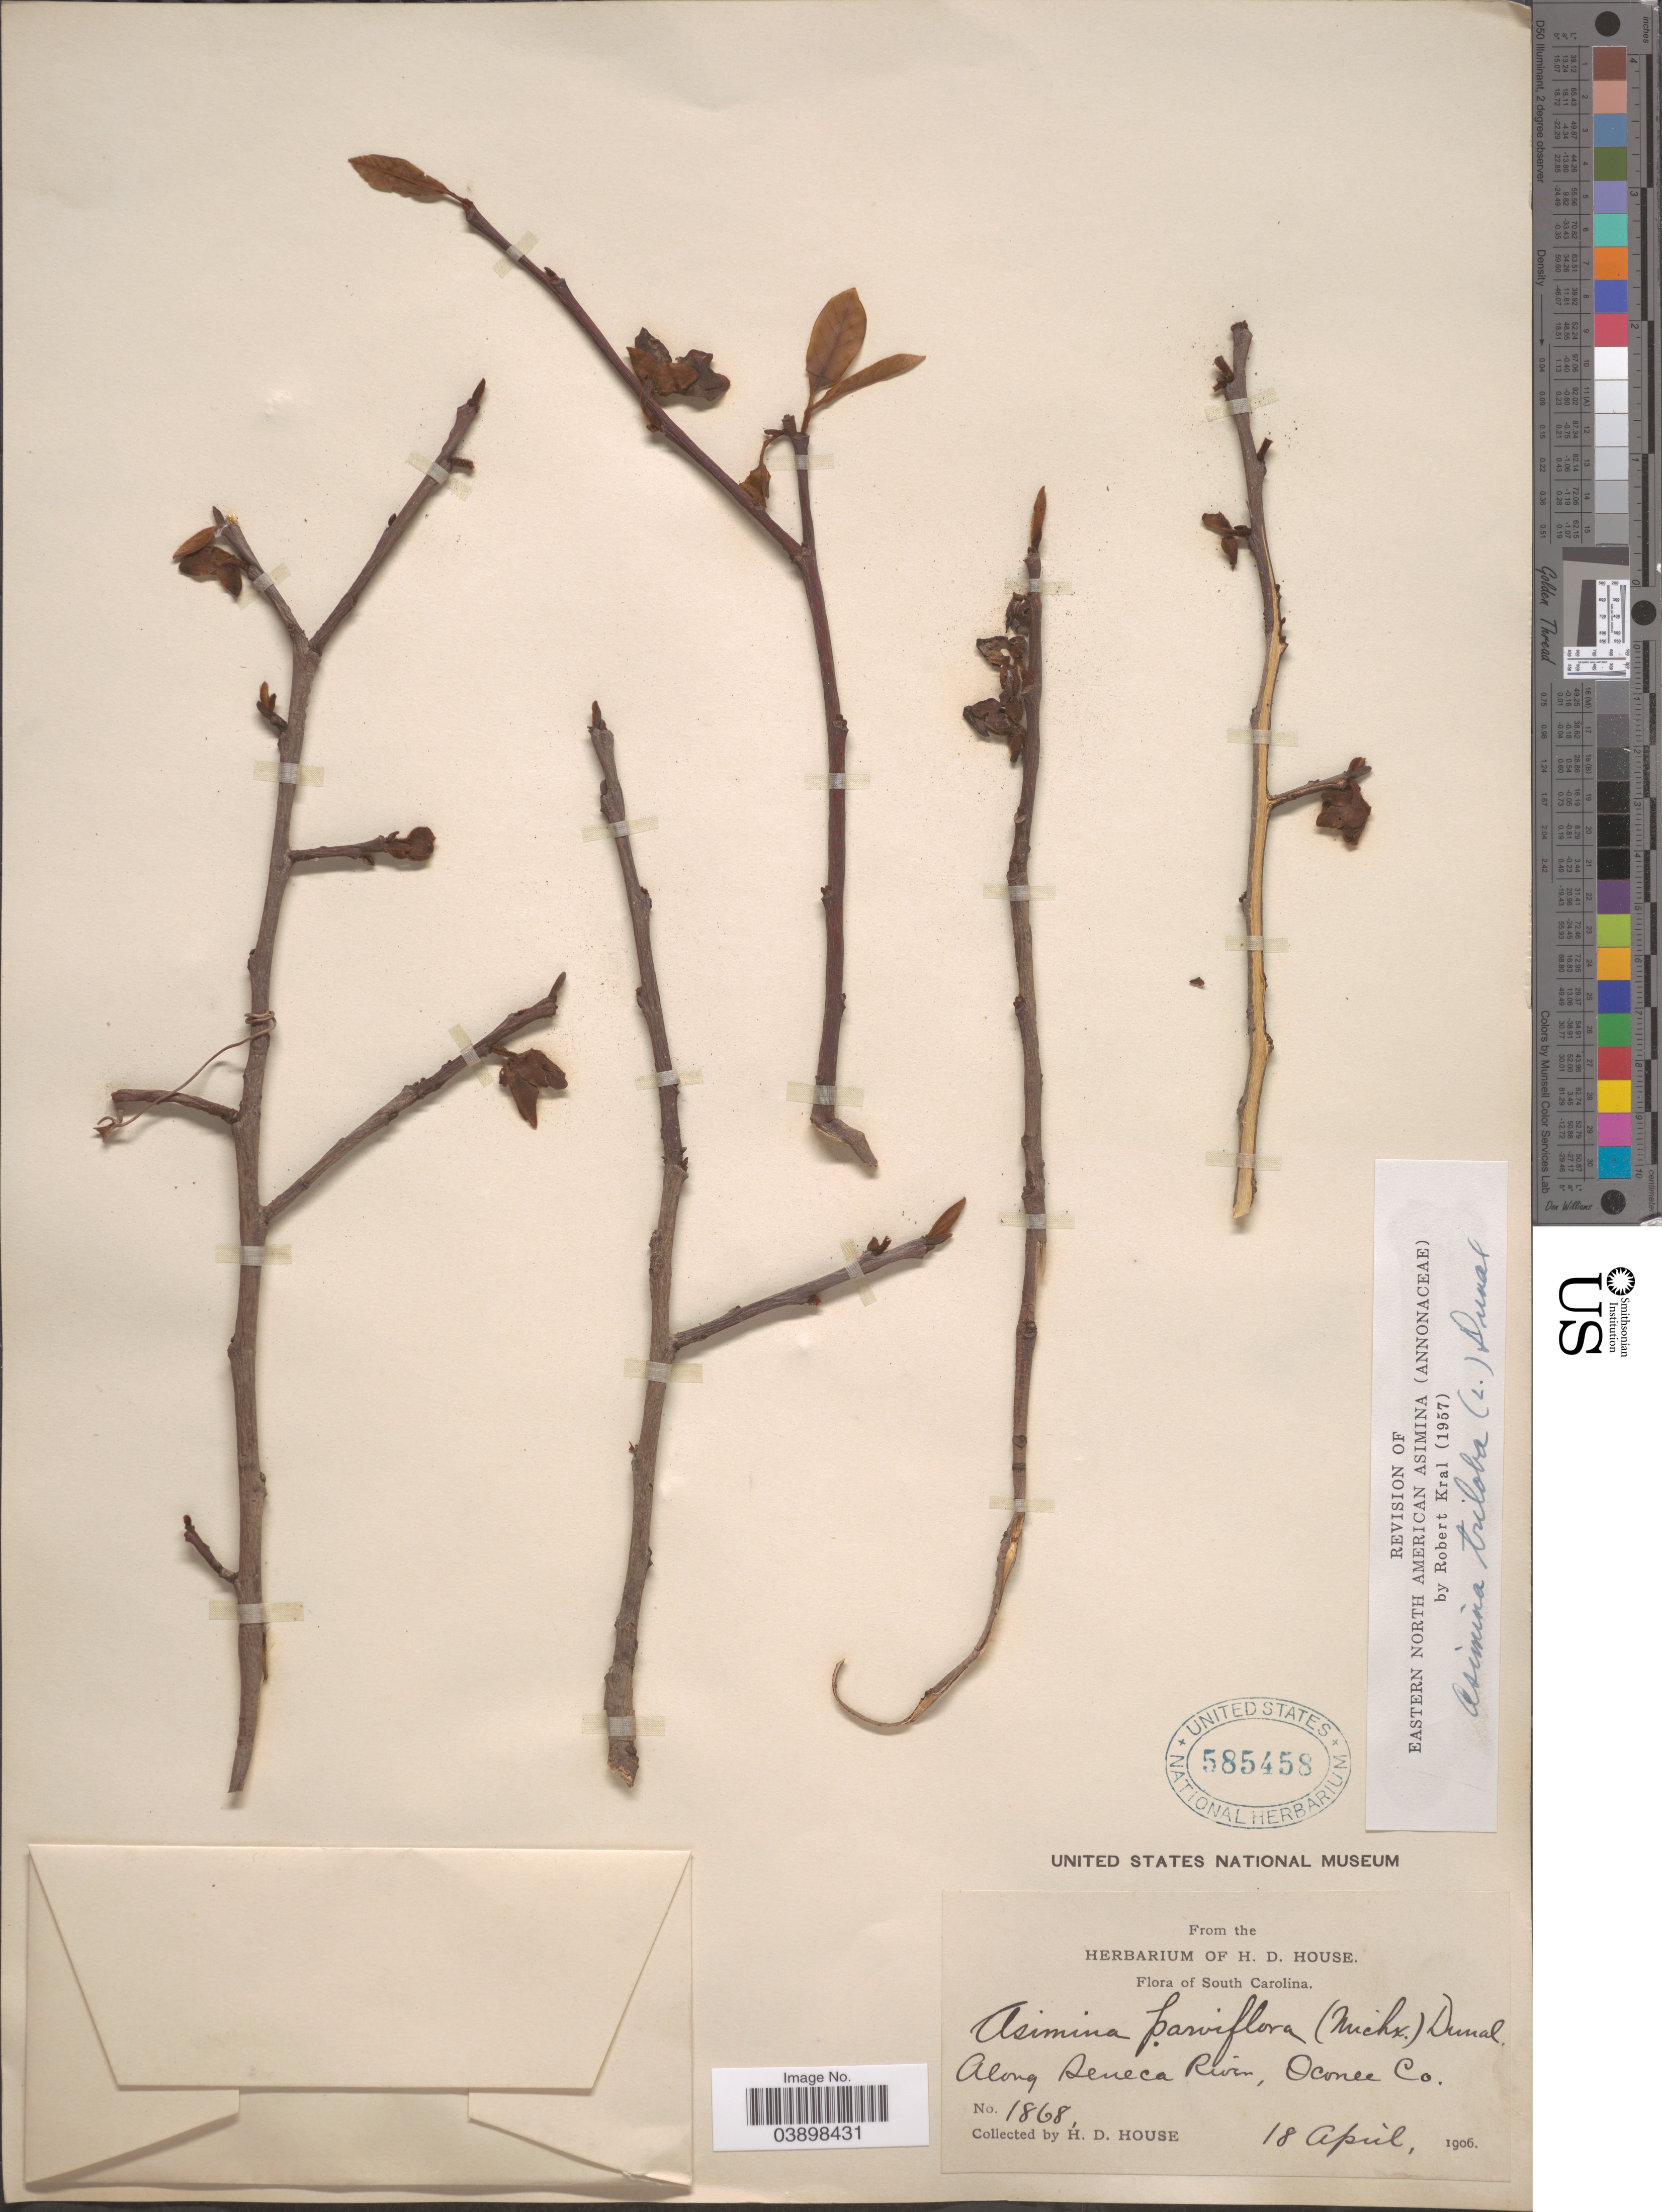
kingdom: Plantae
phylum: Tracheophyta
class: Magnoliopsida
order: Magnoliales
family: Annonaceae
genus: Asimina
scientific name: Asimina triloba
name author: (L.) Dunal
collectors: H. D. House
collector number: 1868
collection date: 1906-04-18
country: United States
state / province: South Carolina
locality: Along Seneca River, Oconee Co.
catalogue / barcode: US 585458